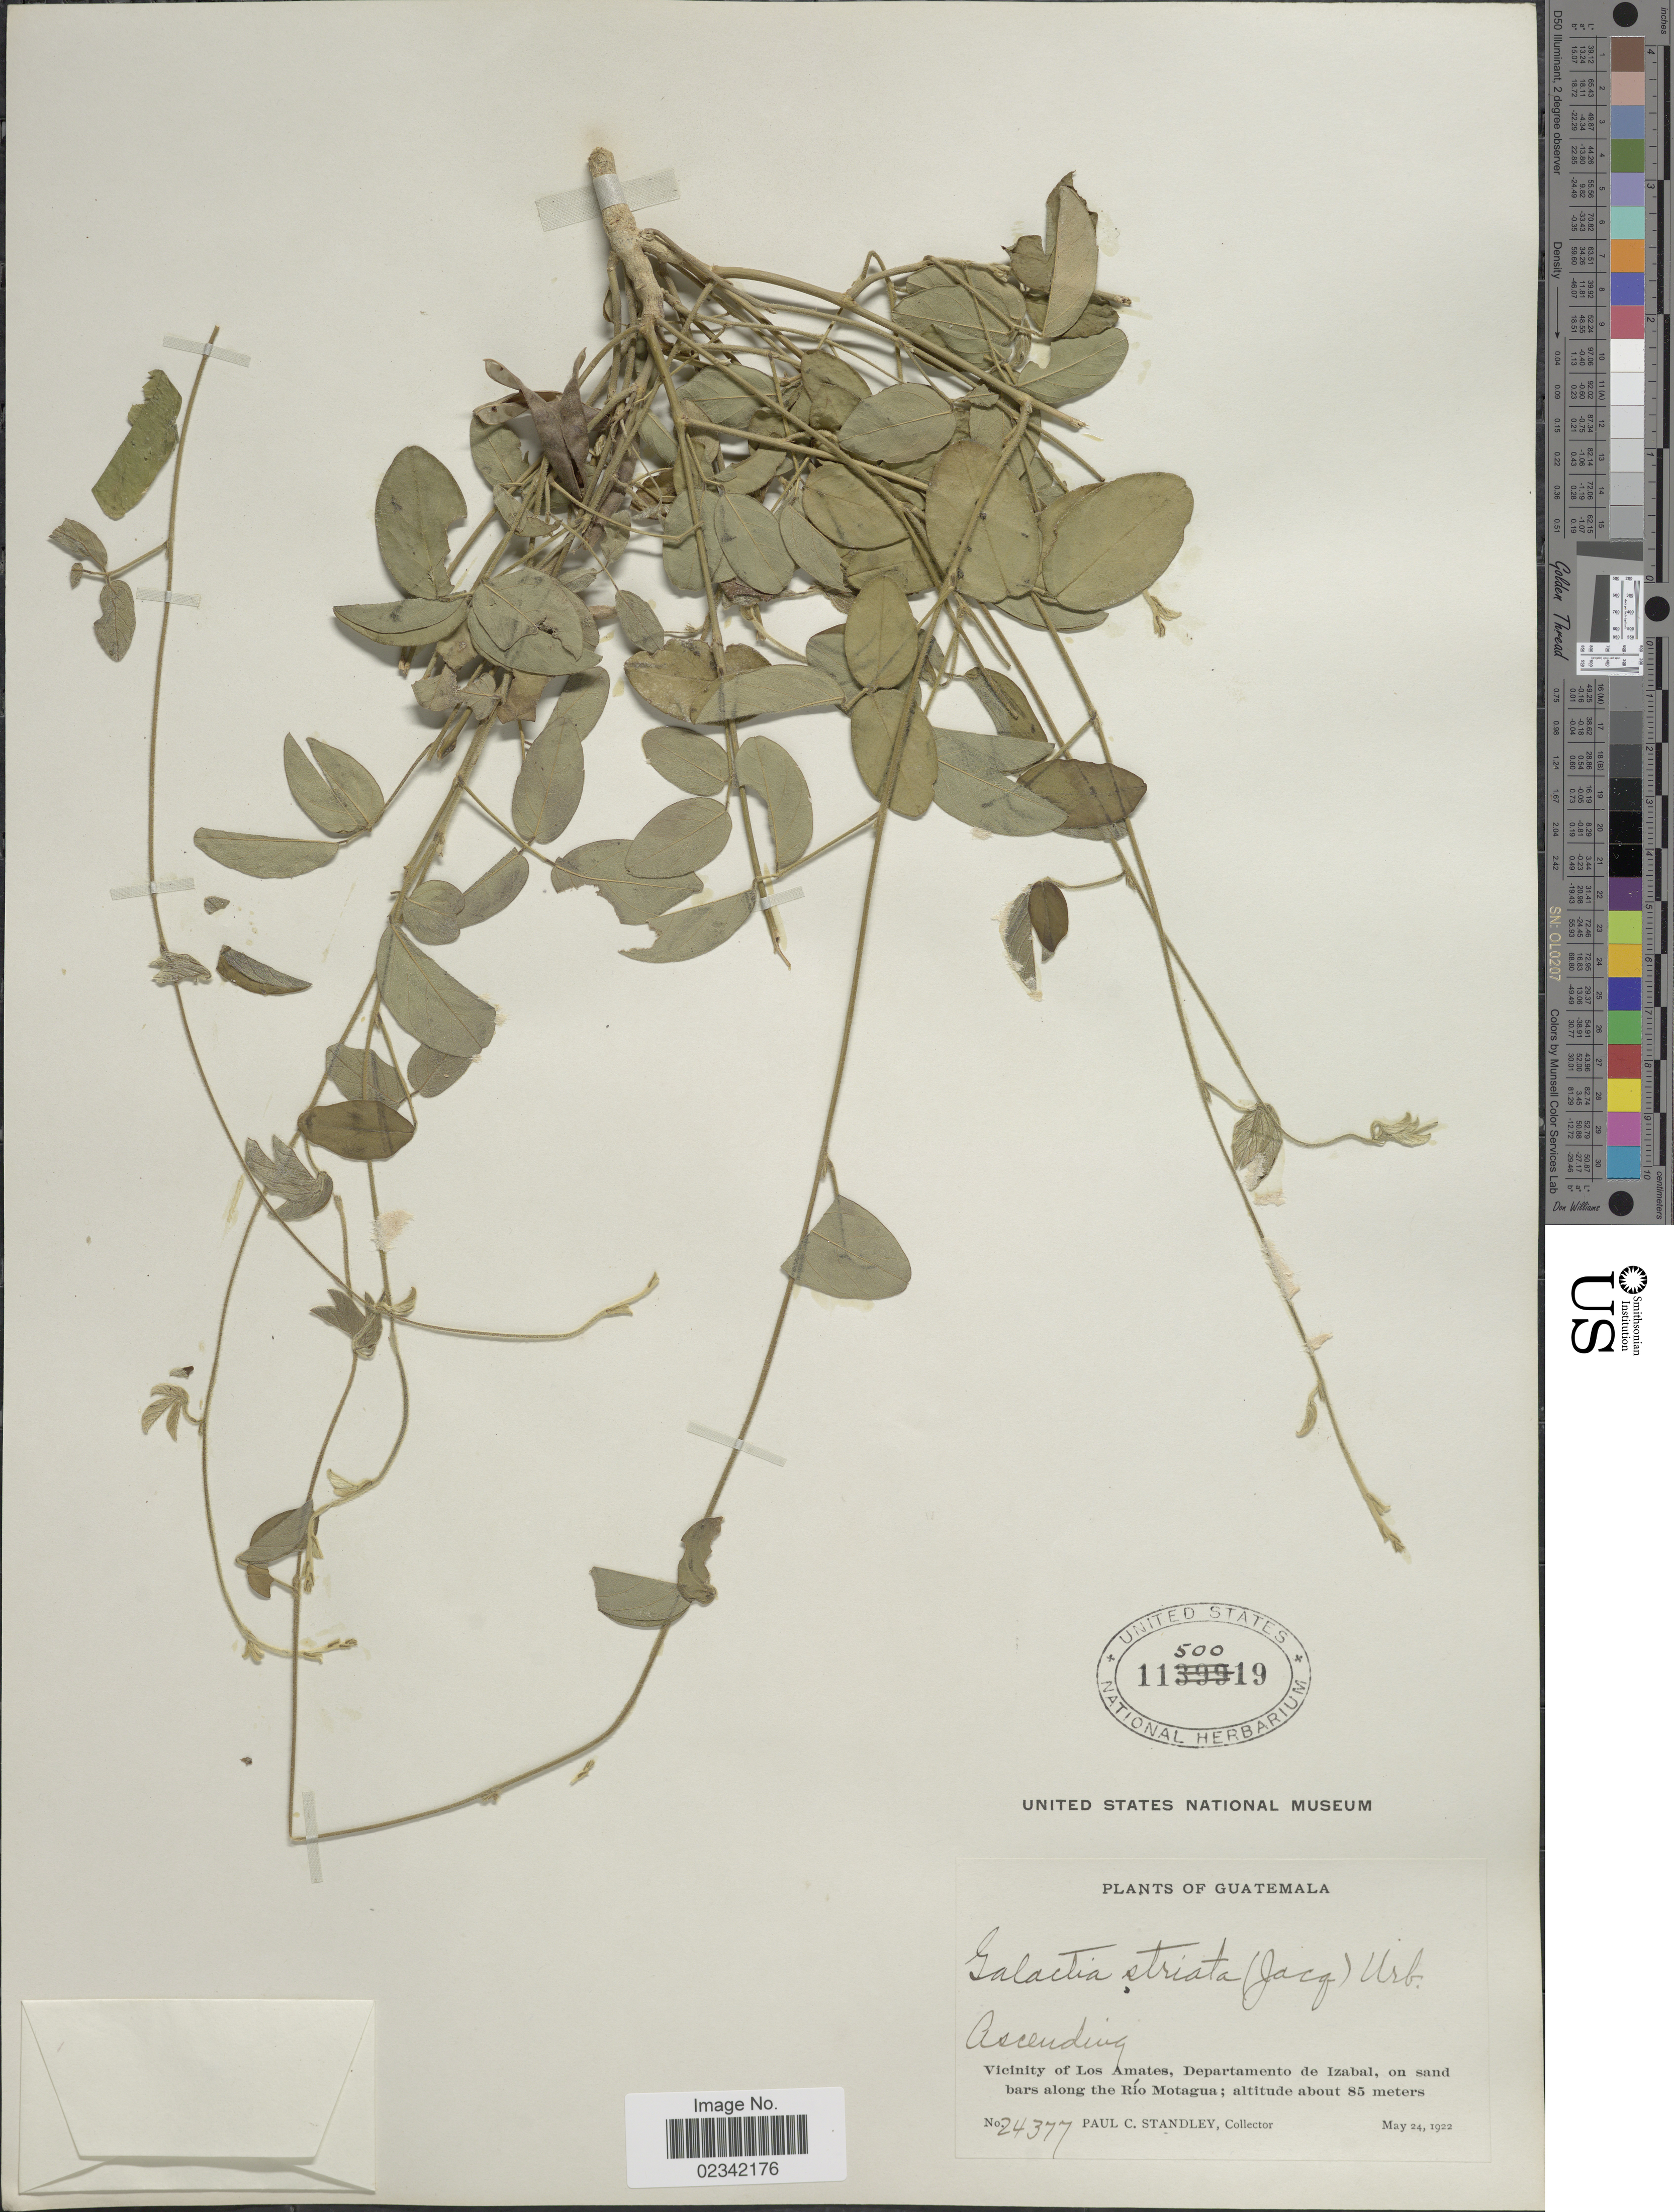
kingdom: Plantae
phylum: Tracheophyta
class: Magnoliopsida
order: Fabales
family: Fabaceae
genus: Galactia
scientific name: Galactia striata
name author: (Jacq.) Urb.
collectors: P. C. Standley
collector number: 24377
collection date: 1922-05-24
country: Guatemala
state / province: Izabal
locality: Vicinity of Los Amates, Departamento de Izabal, on sand bars along the Rio Motagua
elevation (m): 85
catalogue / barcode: US 1150019